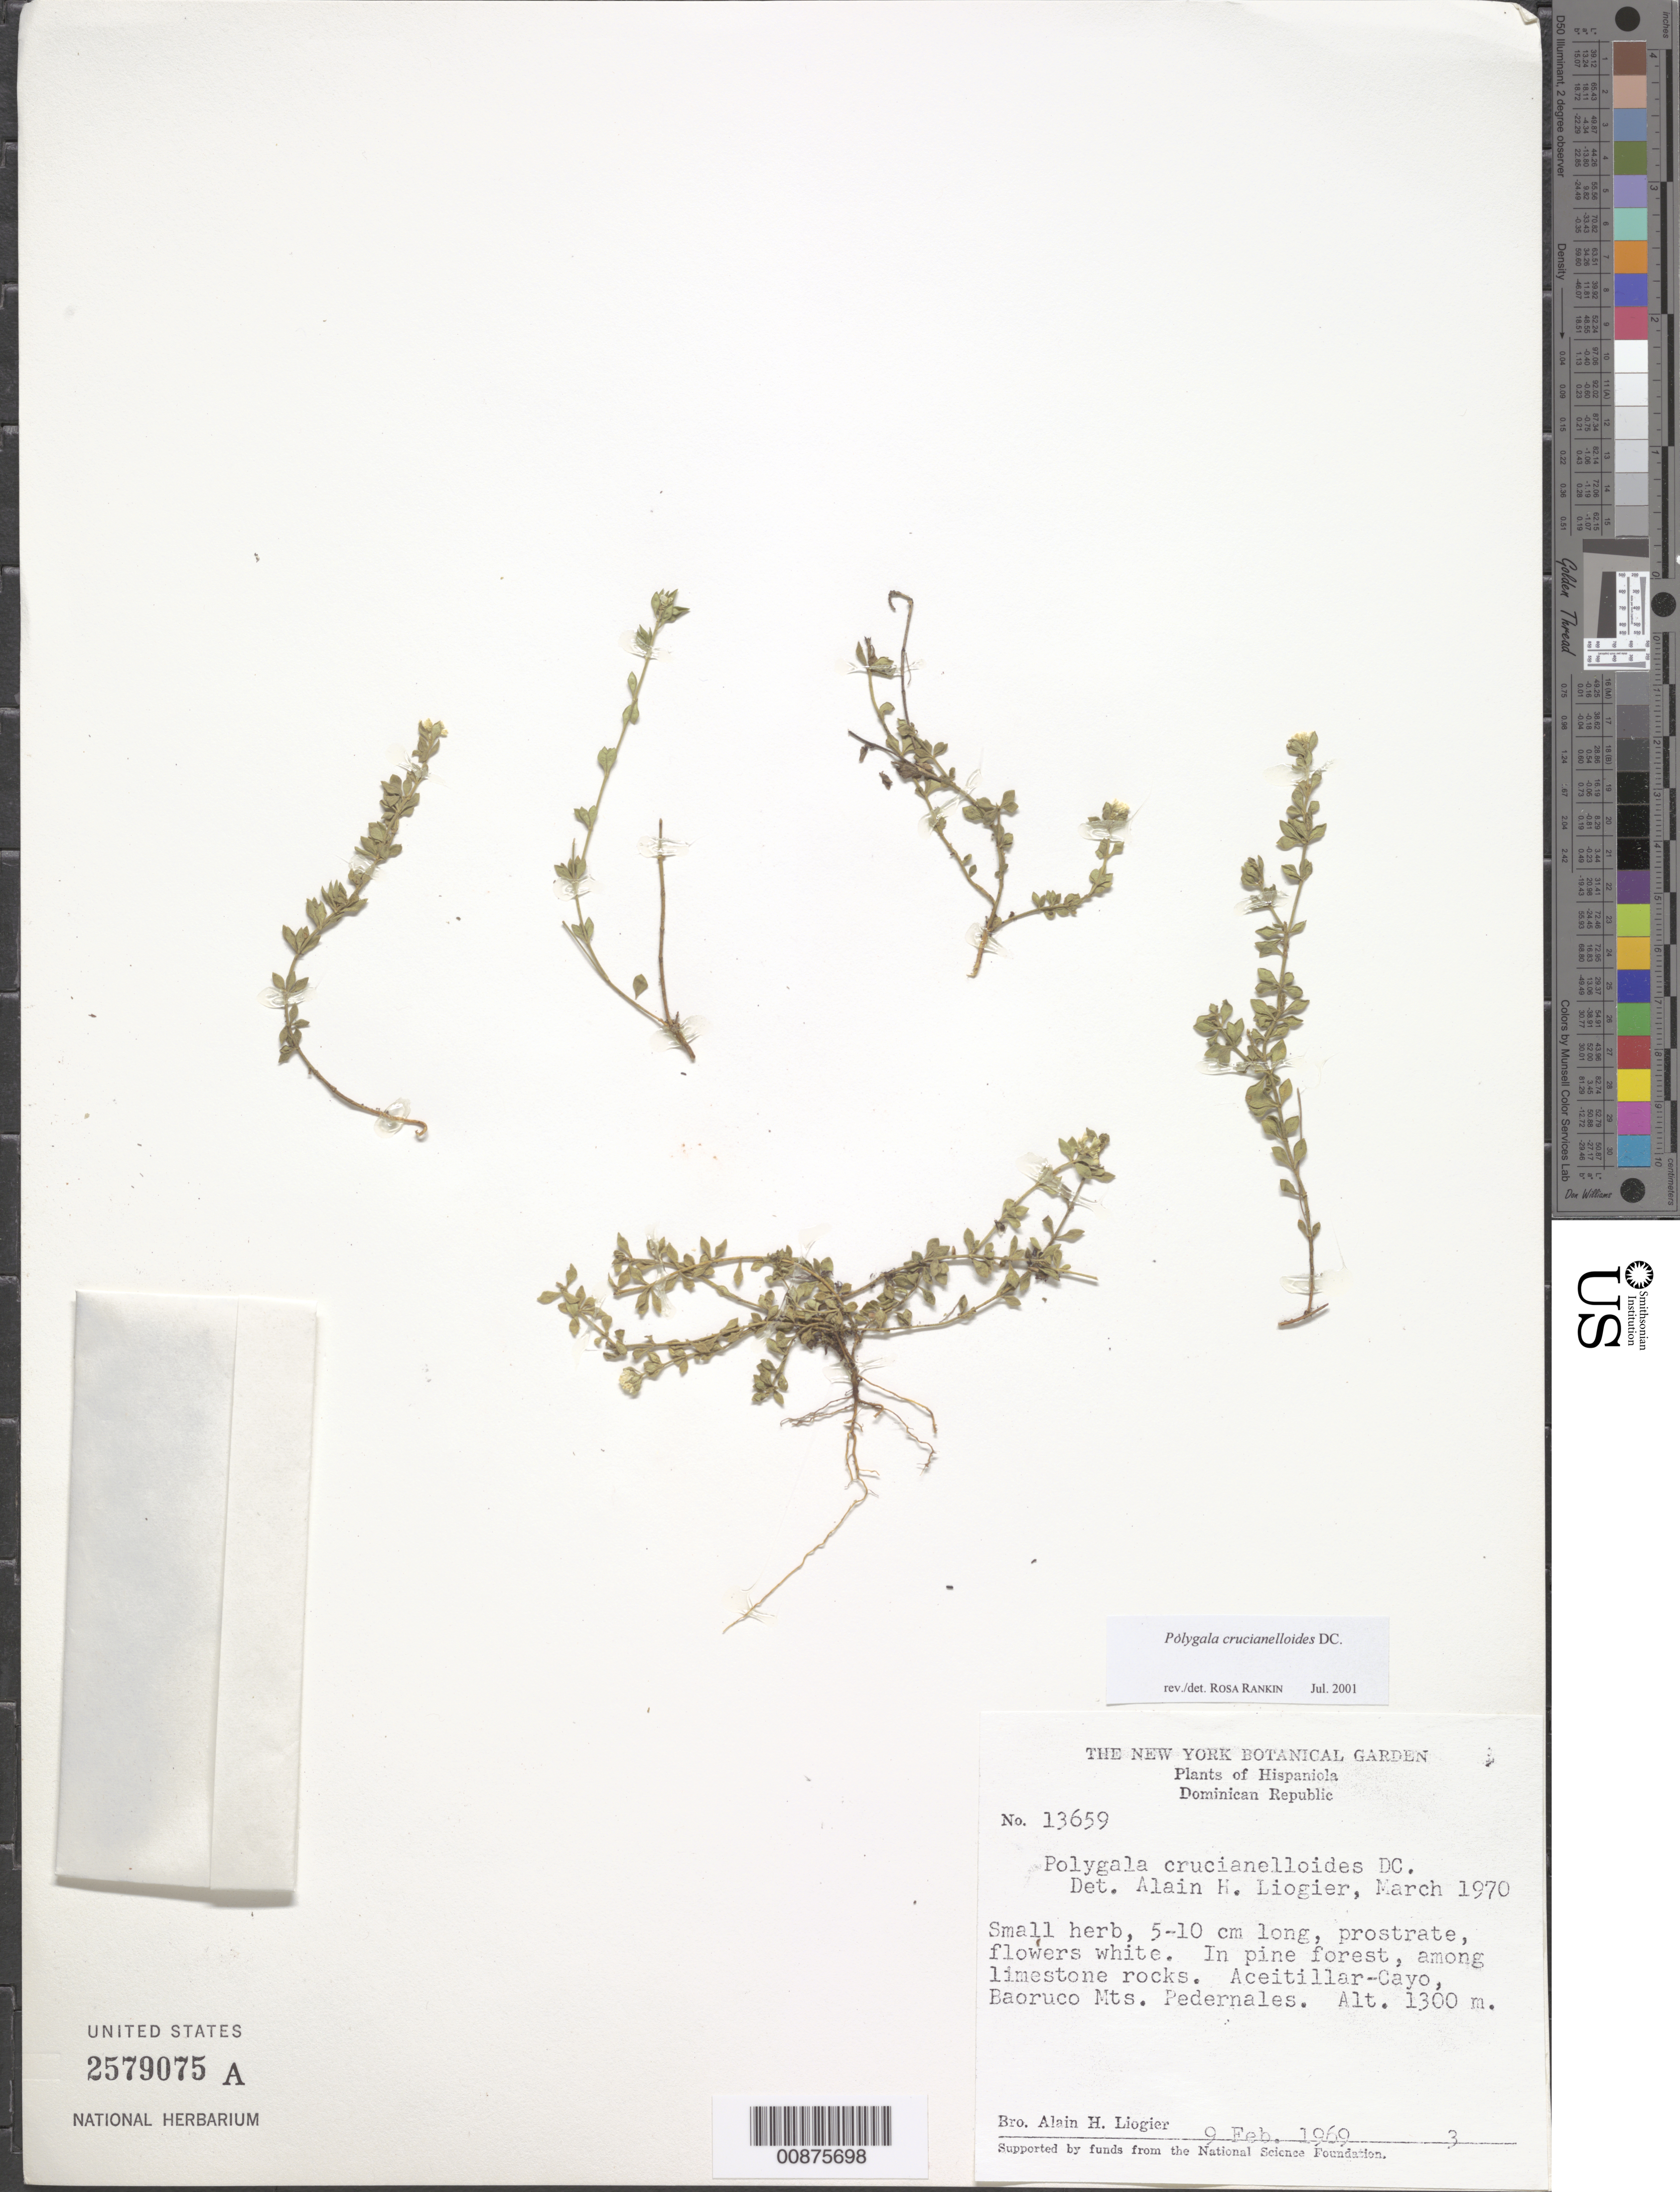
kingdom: Plantae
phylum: Tracheophyta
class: Magnoliopsida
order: Fabales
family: Polygalaceae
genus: Polygala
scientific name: Polygala crucianelloides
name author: DC.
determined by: Rankin Rodriguez, Rosa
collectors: A. H. Liogier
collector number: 13659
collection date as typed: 09 Feb 1969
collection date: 1969-02-09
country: Dominican Republic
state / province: Pedernales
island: Hispaniola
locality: Aceitillar-Cayo, Baoruco Mts.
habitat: In pine forest among limestone rocks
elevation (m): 1300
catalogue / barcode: US 2579075